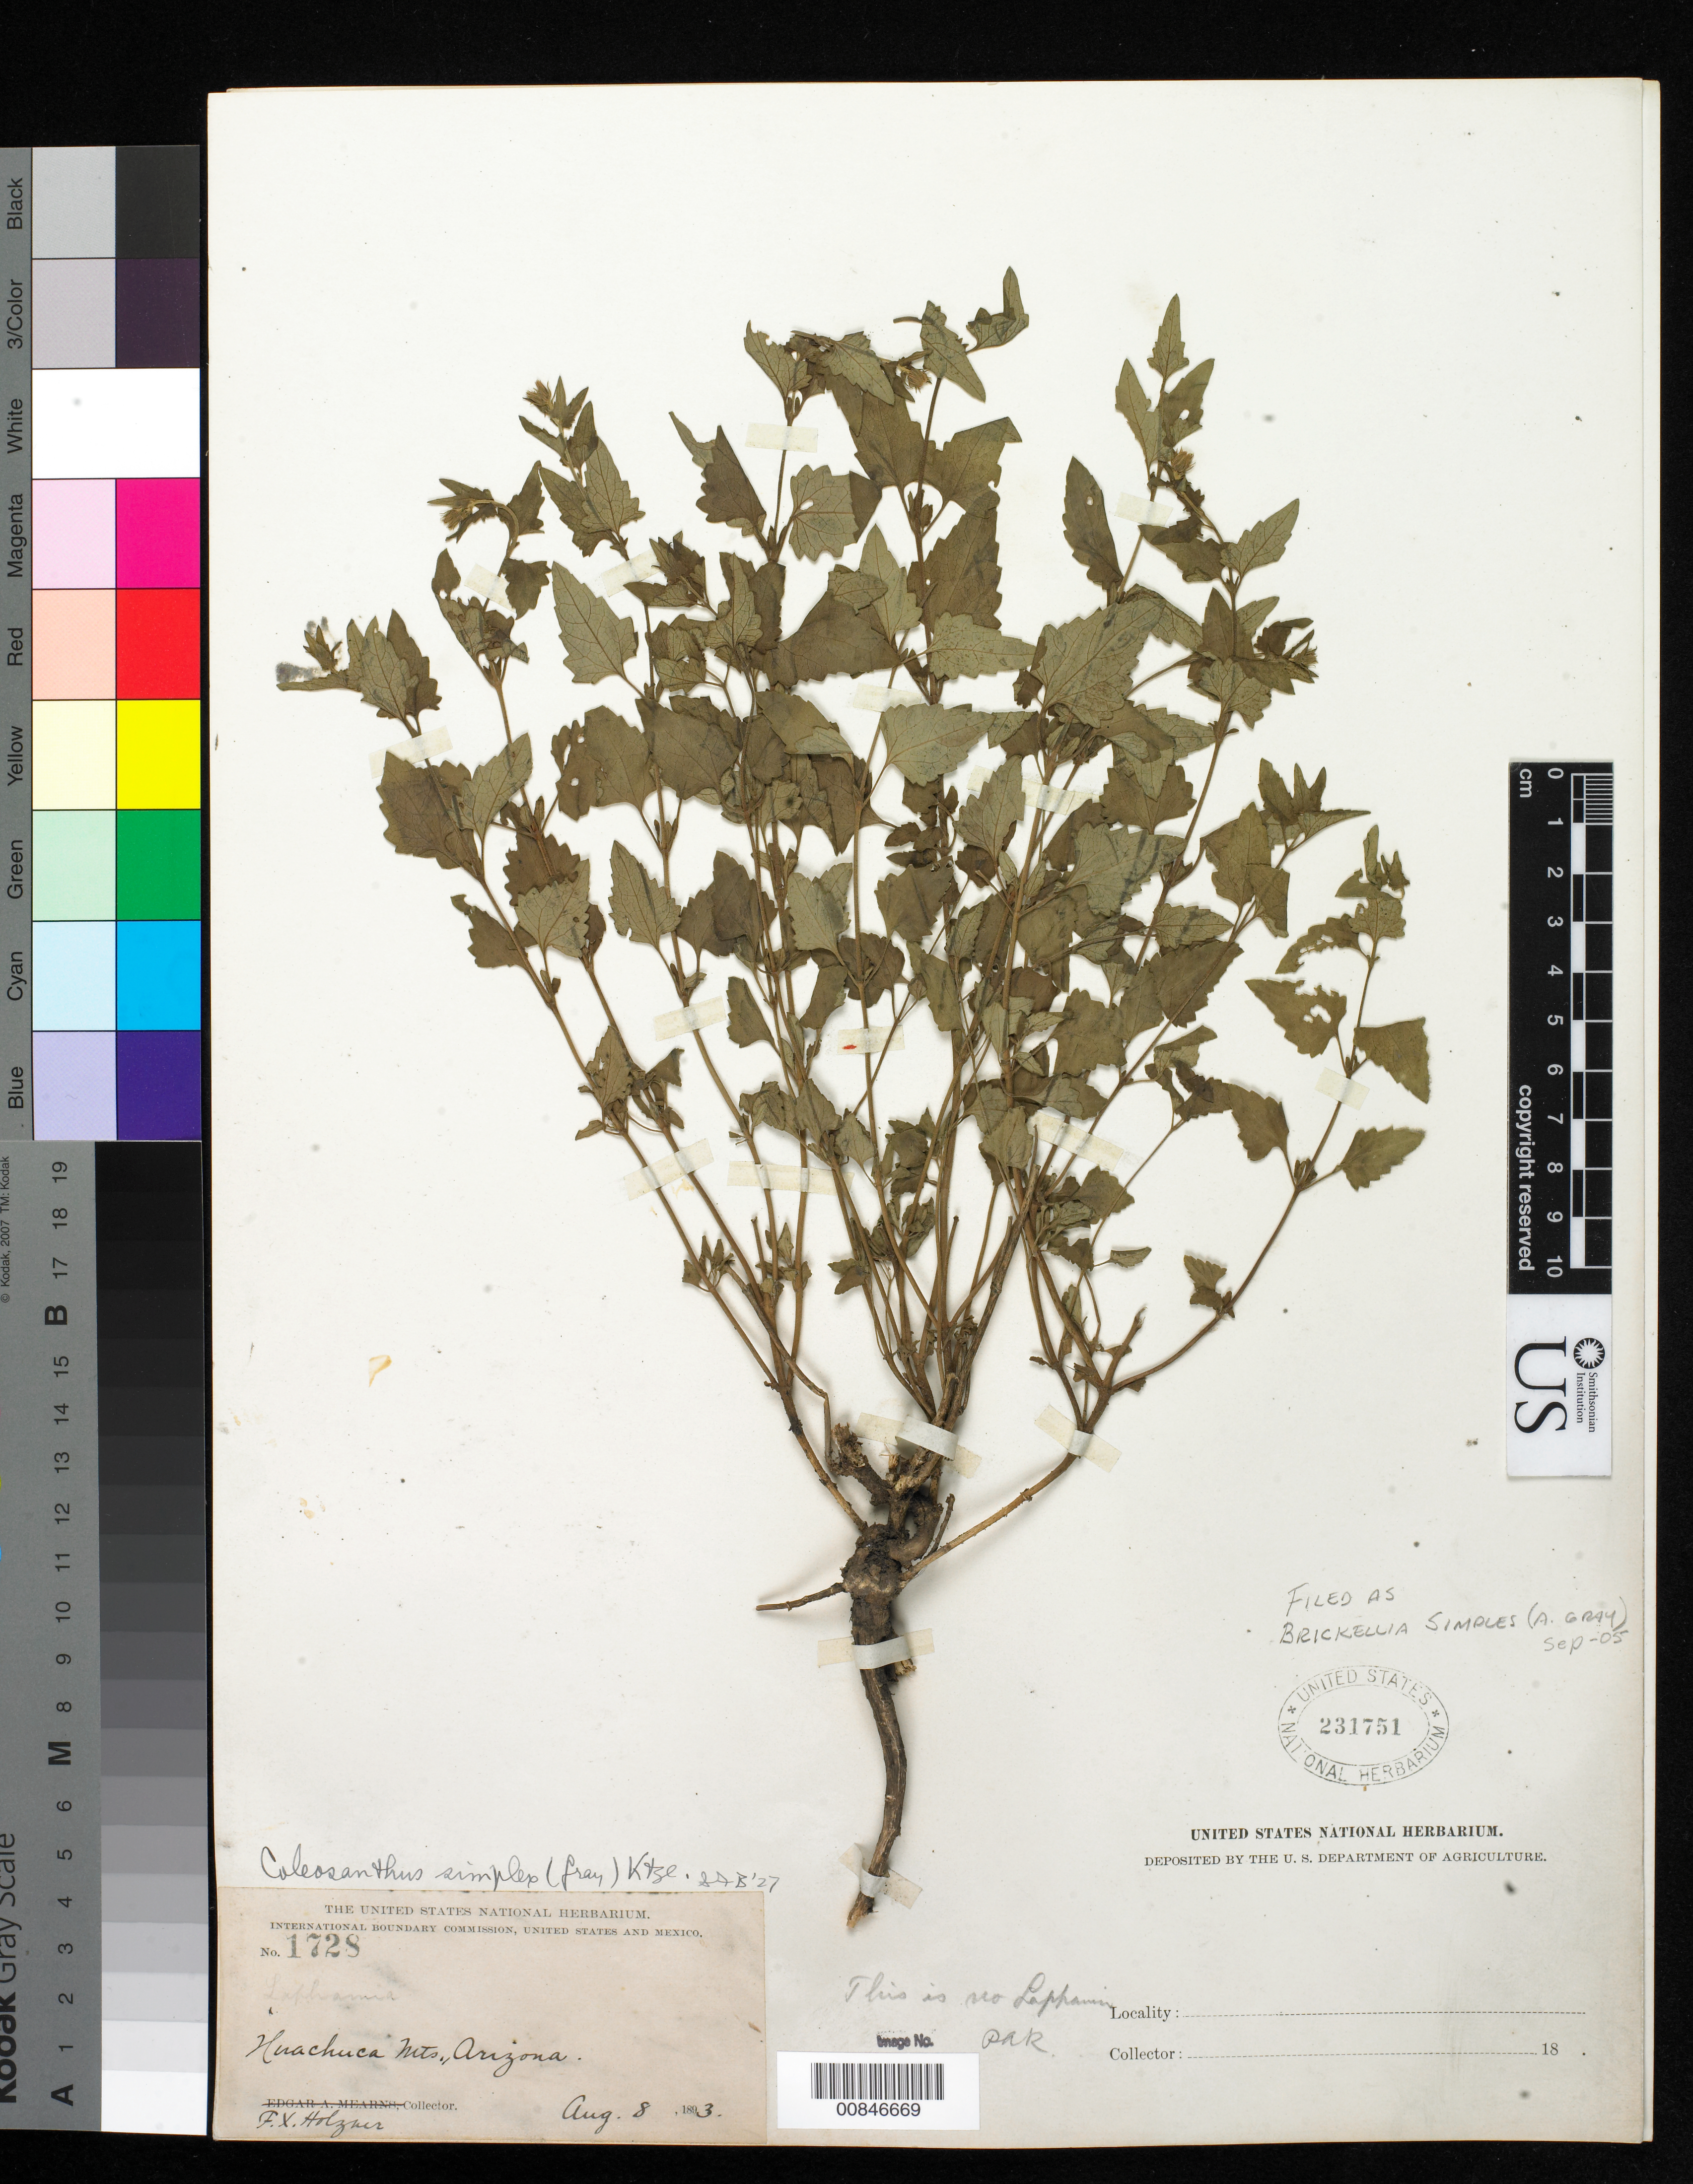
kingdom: Plantae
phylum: Tracheophyta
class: Magnoliopsida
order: Asterales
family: Asteraceae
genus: Brickellia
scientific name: Brickellia simplex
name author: A. Gray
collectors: F. X. Holzner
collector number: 1728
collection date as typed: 08 Aug 1893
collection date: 1893-08-08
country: United States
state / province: Arizona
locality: Huachuca Mts.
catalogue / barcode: US 231751